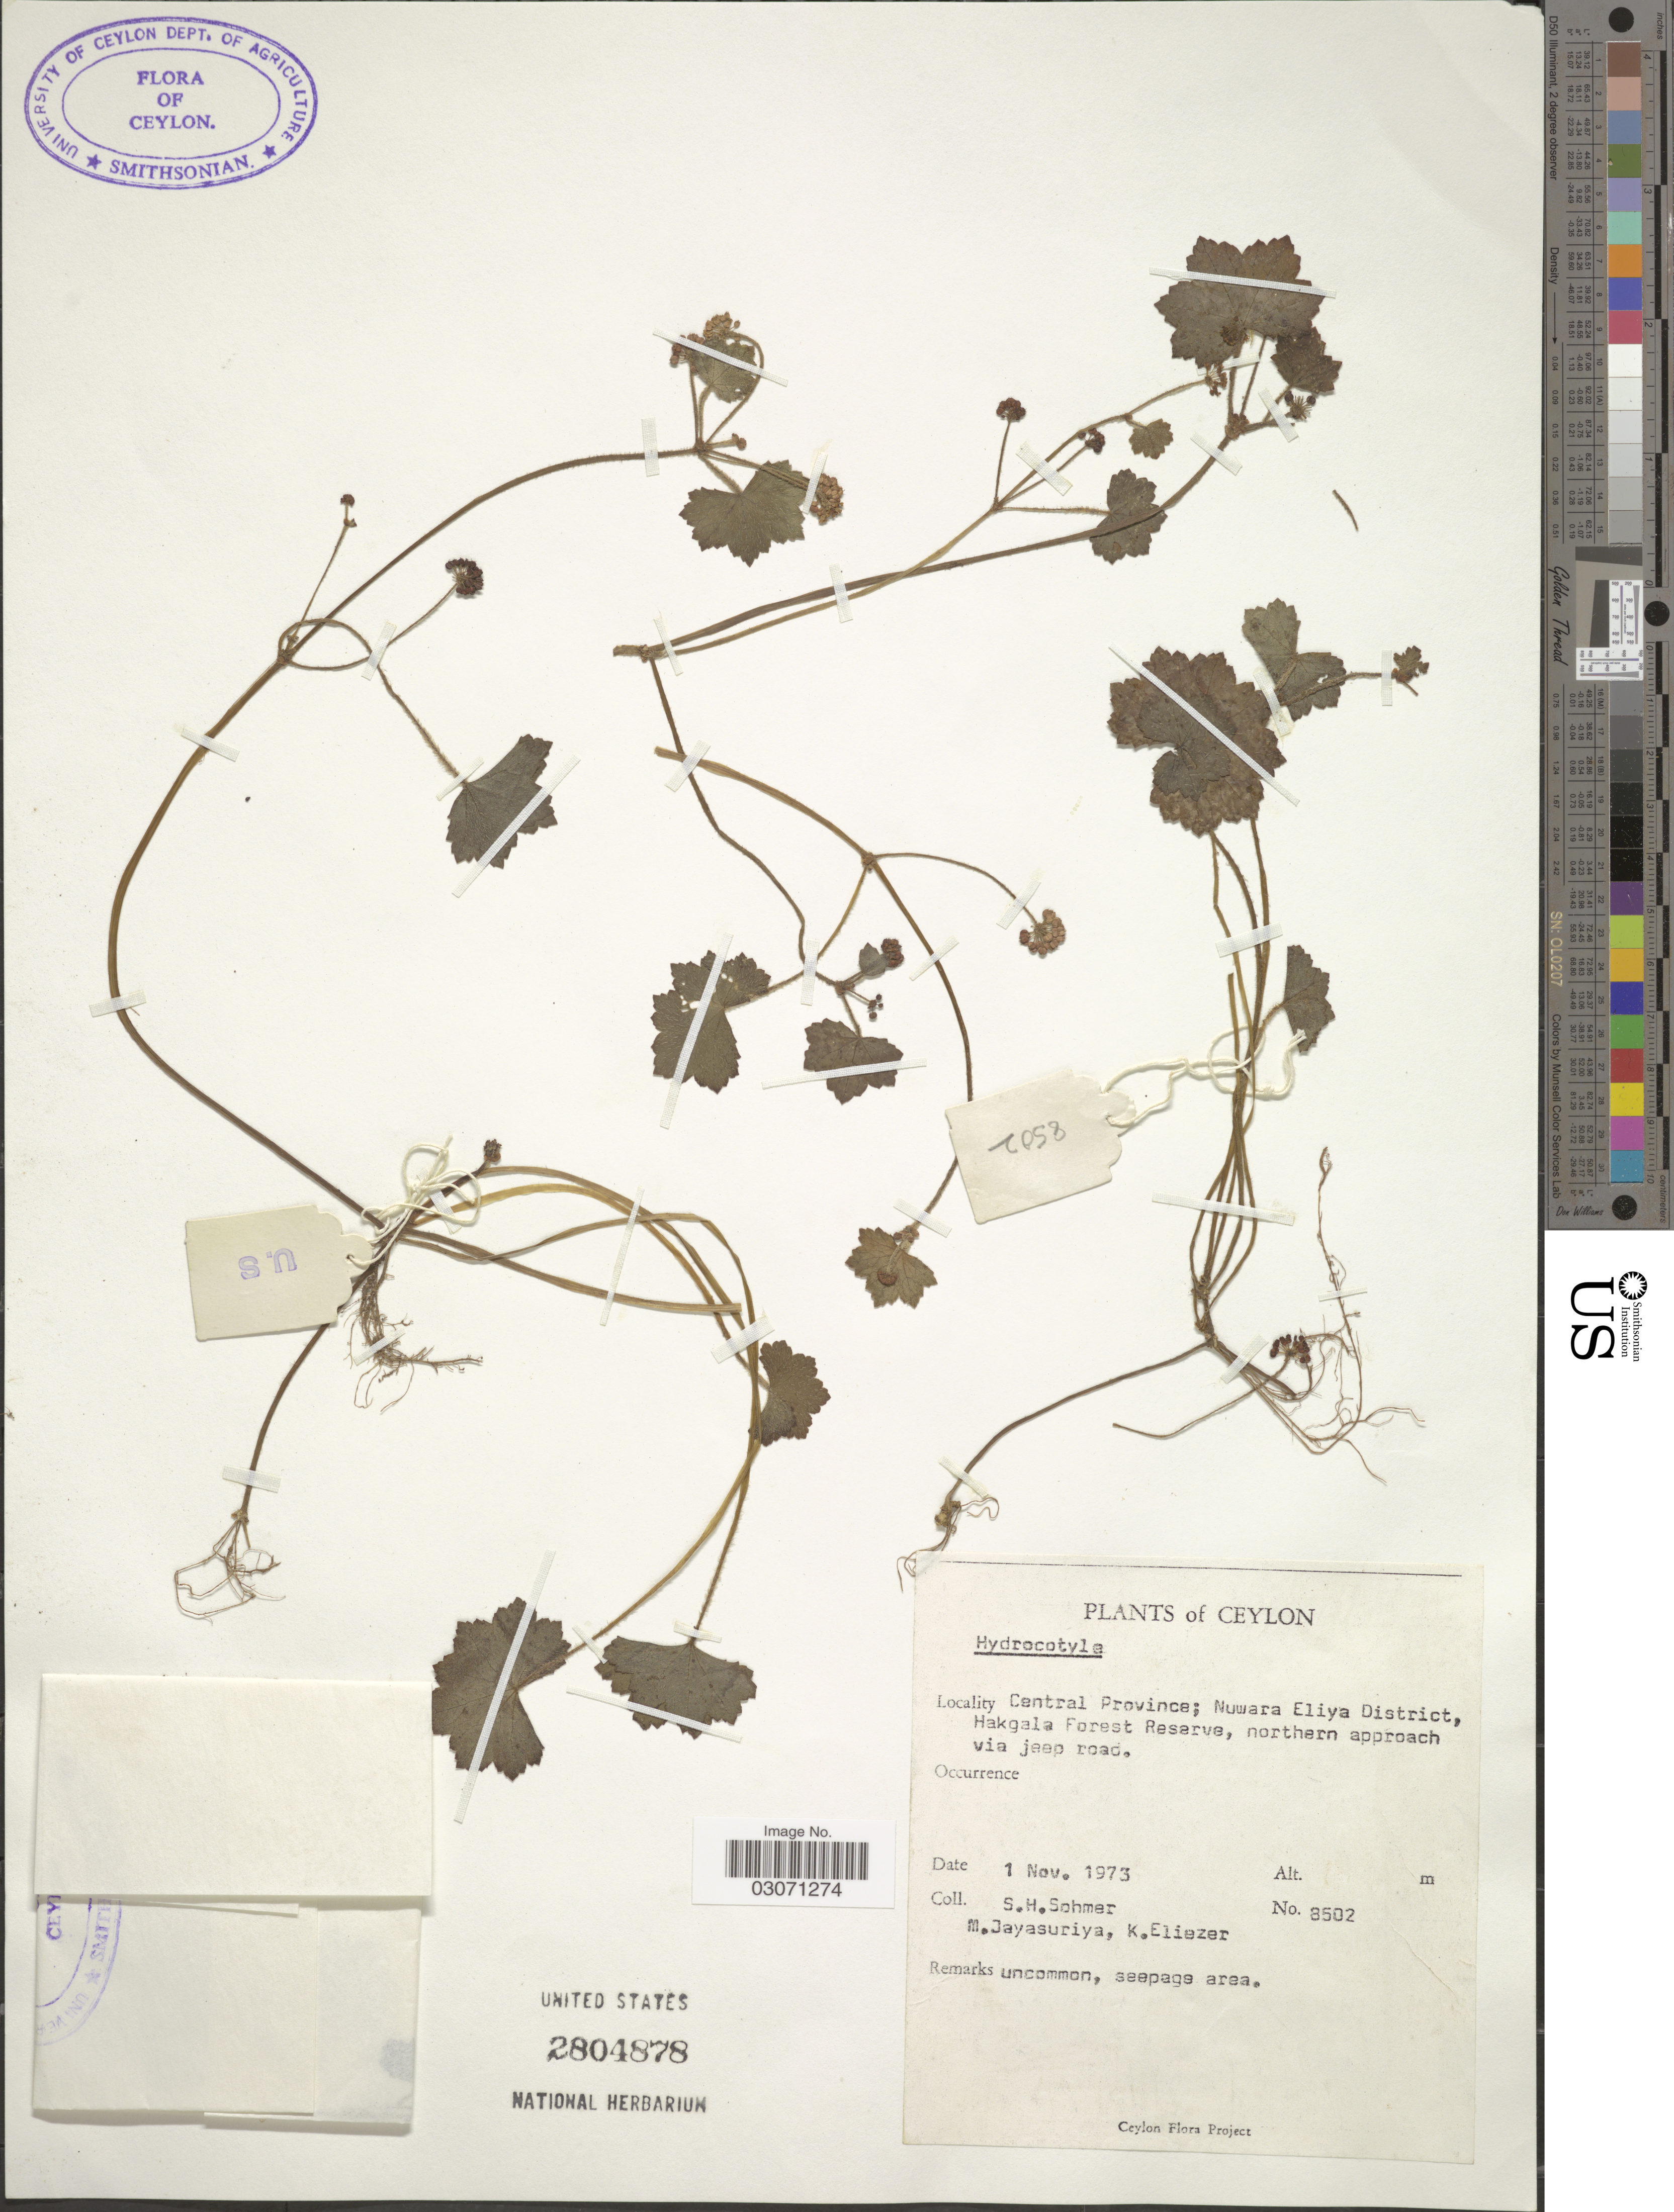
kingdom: Plantae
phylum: Tracheophyta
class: Magnoliopsida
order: Apiales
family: Araliaceae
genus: Hydrocotyle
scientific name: Hydrocotyle sp.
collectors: S. H. Sohmer, M. Jayasuriya & K. Eliezer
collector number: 8502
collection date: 1973-11-01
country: Sri Lanka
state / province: Central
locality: Ceylon. Nuwara Eliya District, Haggala Forest Reserve, northern approach via jeep road.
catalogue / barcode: US 2804878